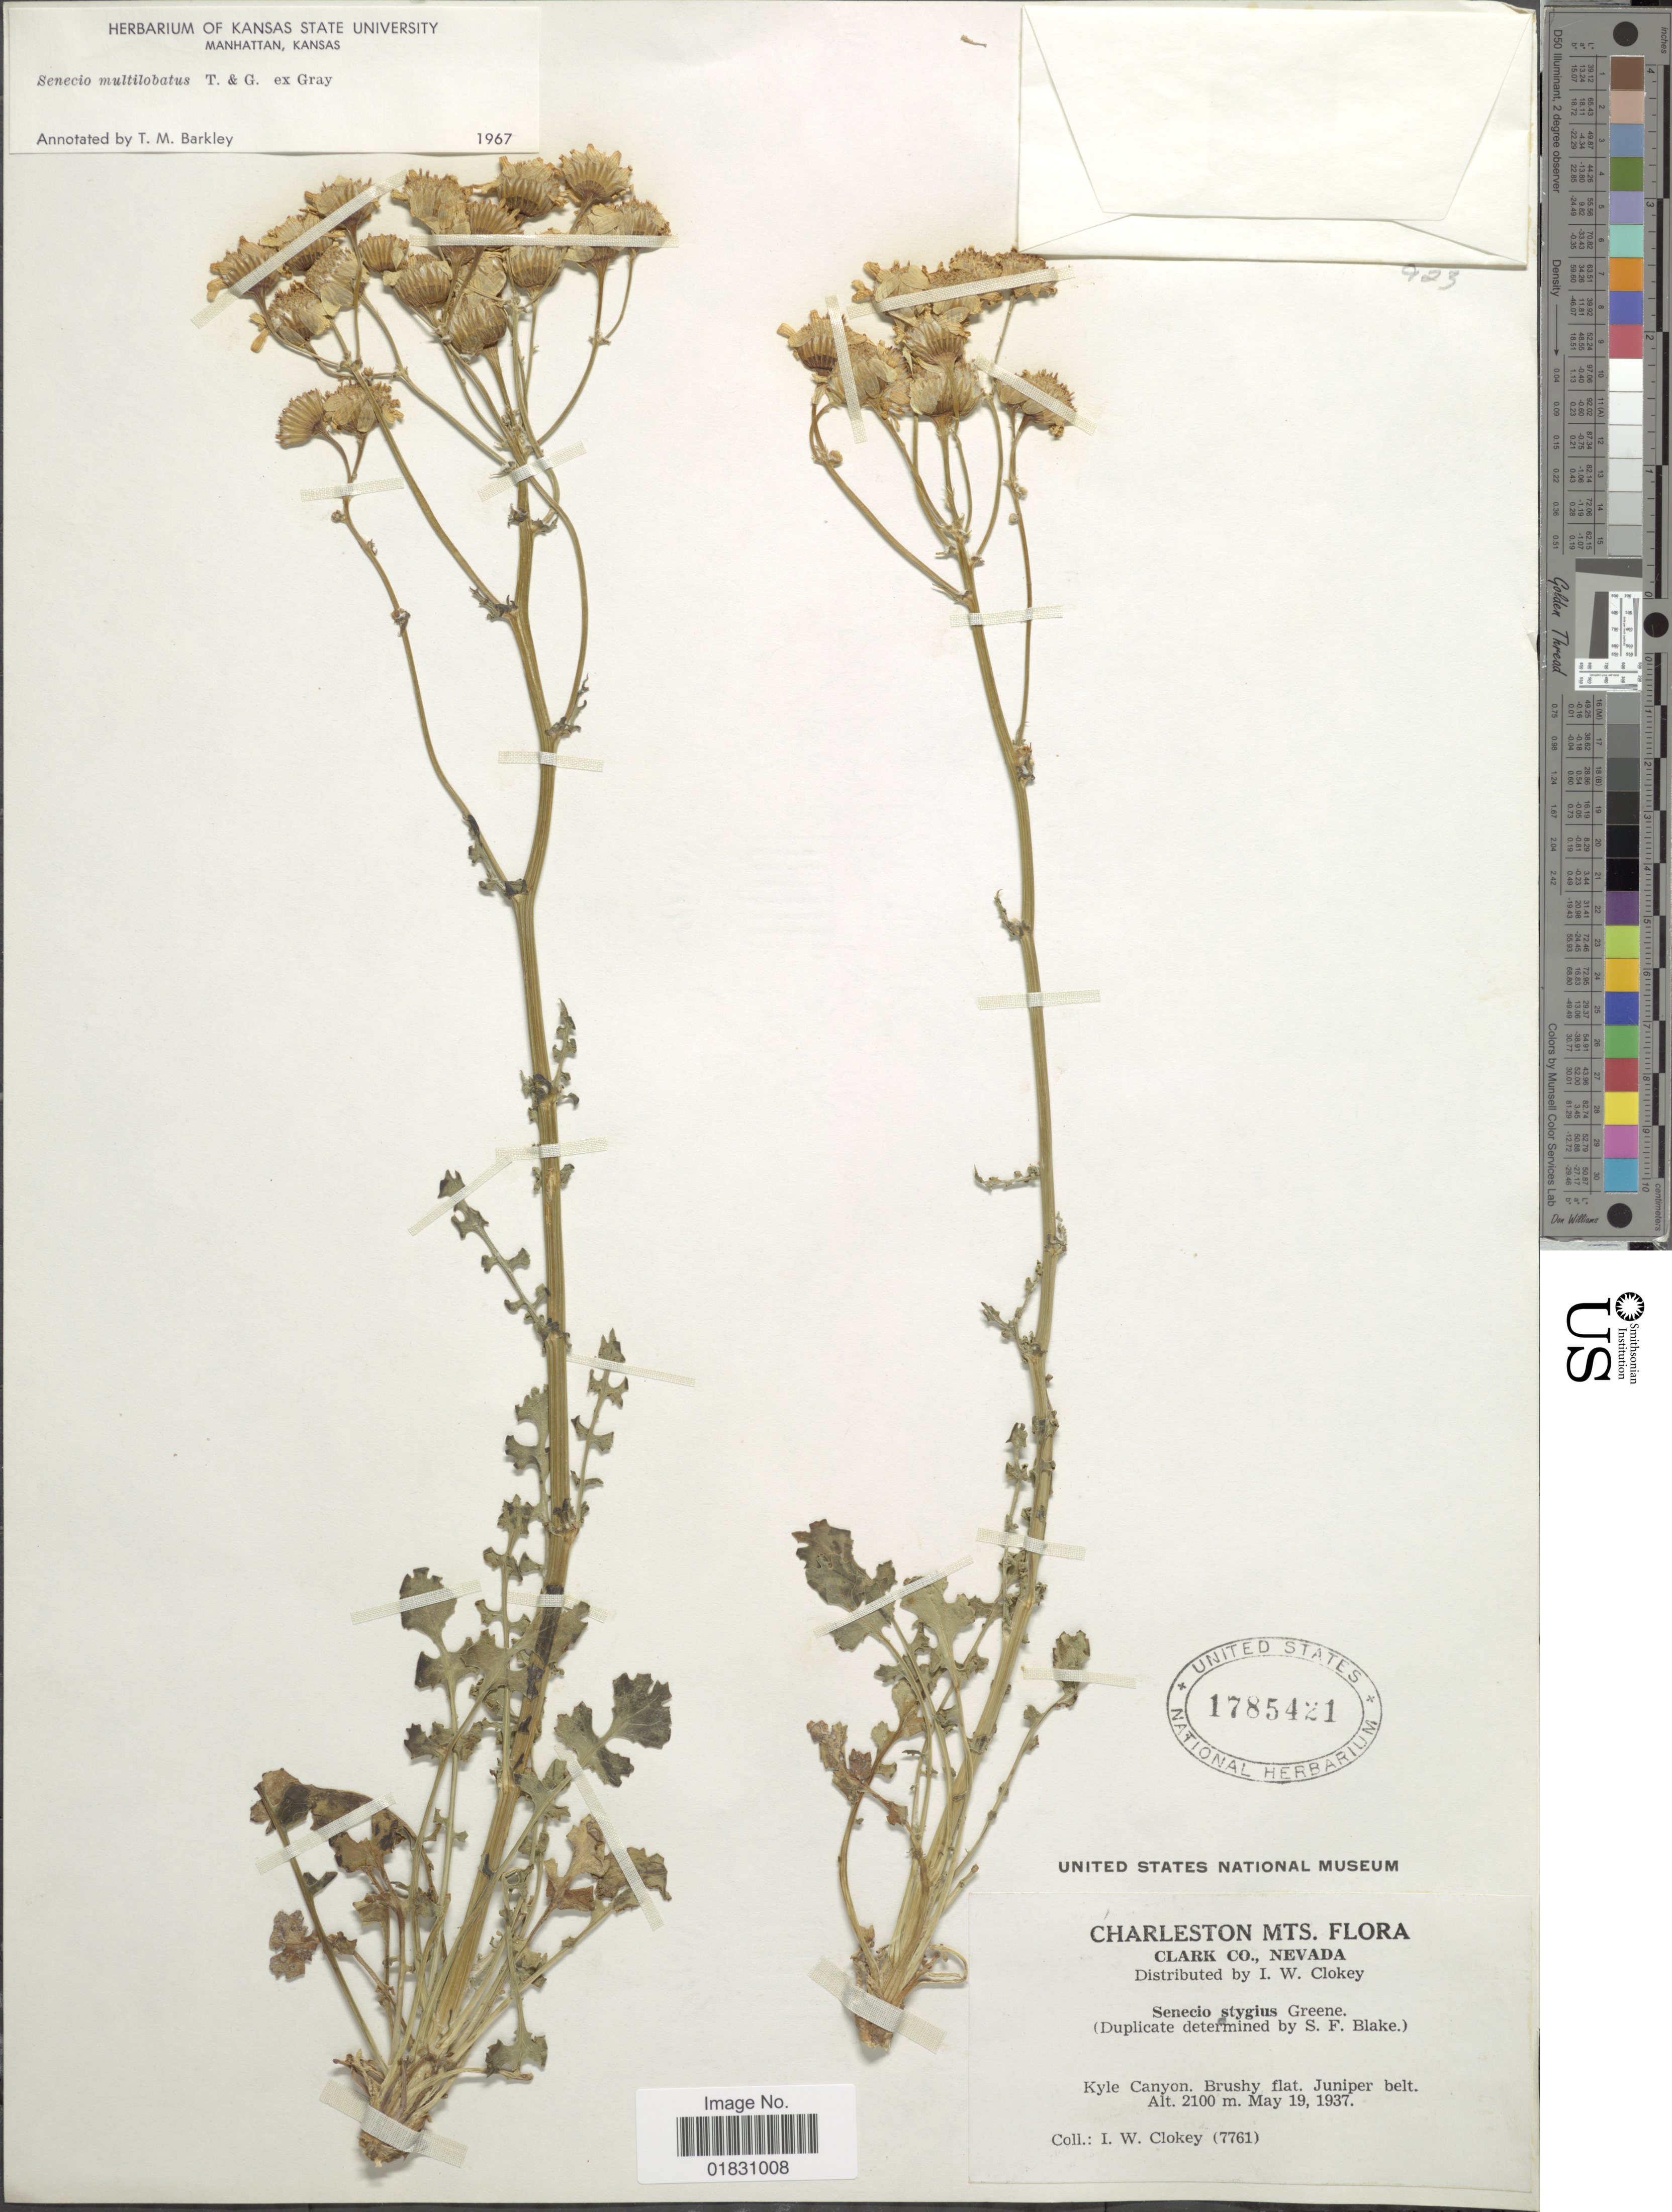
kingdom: Plantae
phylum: Tracheophyta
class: Magnoliopsida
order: Asterales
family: Asteraceae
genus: Packera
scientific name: Packera multilobata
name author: (Torr. & A. Gray) W.A. Weber & Á. Löve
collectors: I. W. Clokey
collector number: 7761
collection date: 1937-05-19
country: United States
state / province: Nevada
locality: Charleston Mts., Clark Co., Kyle Canyon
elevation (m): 2100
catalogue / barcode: US 1785421